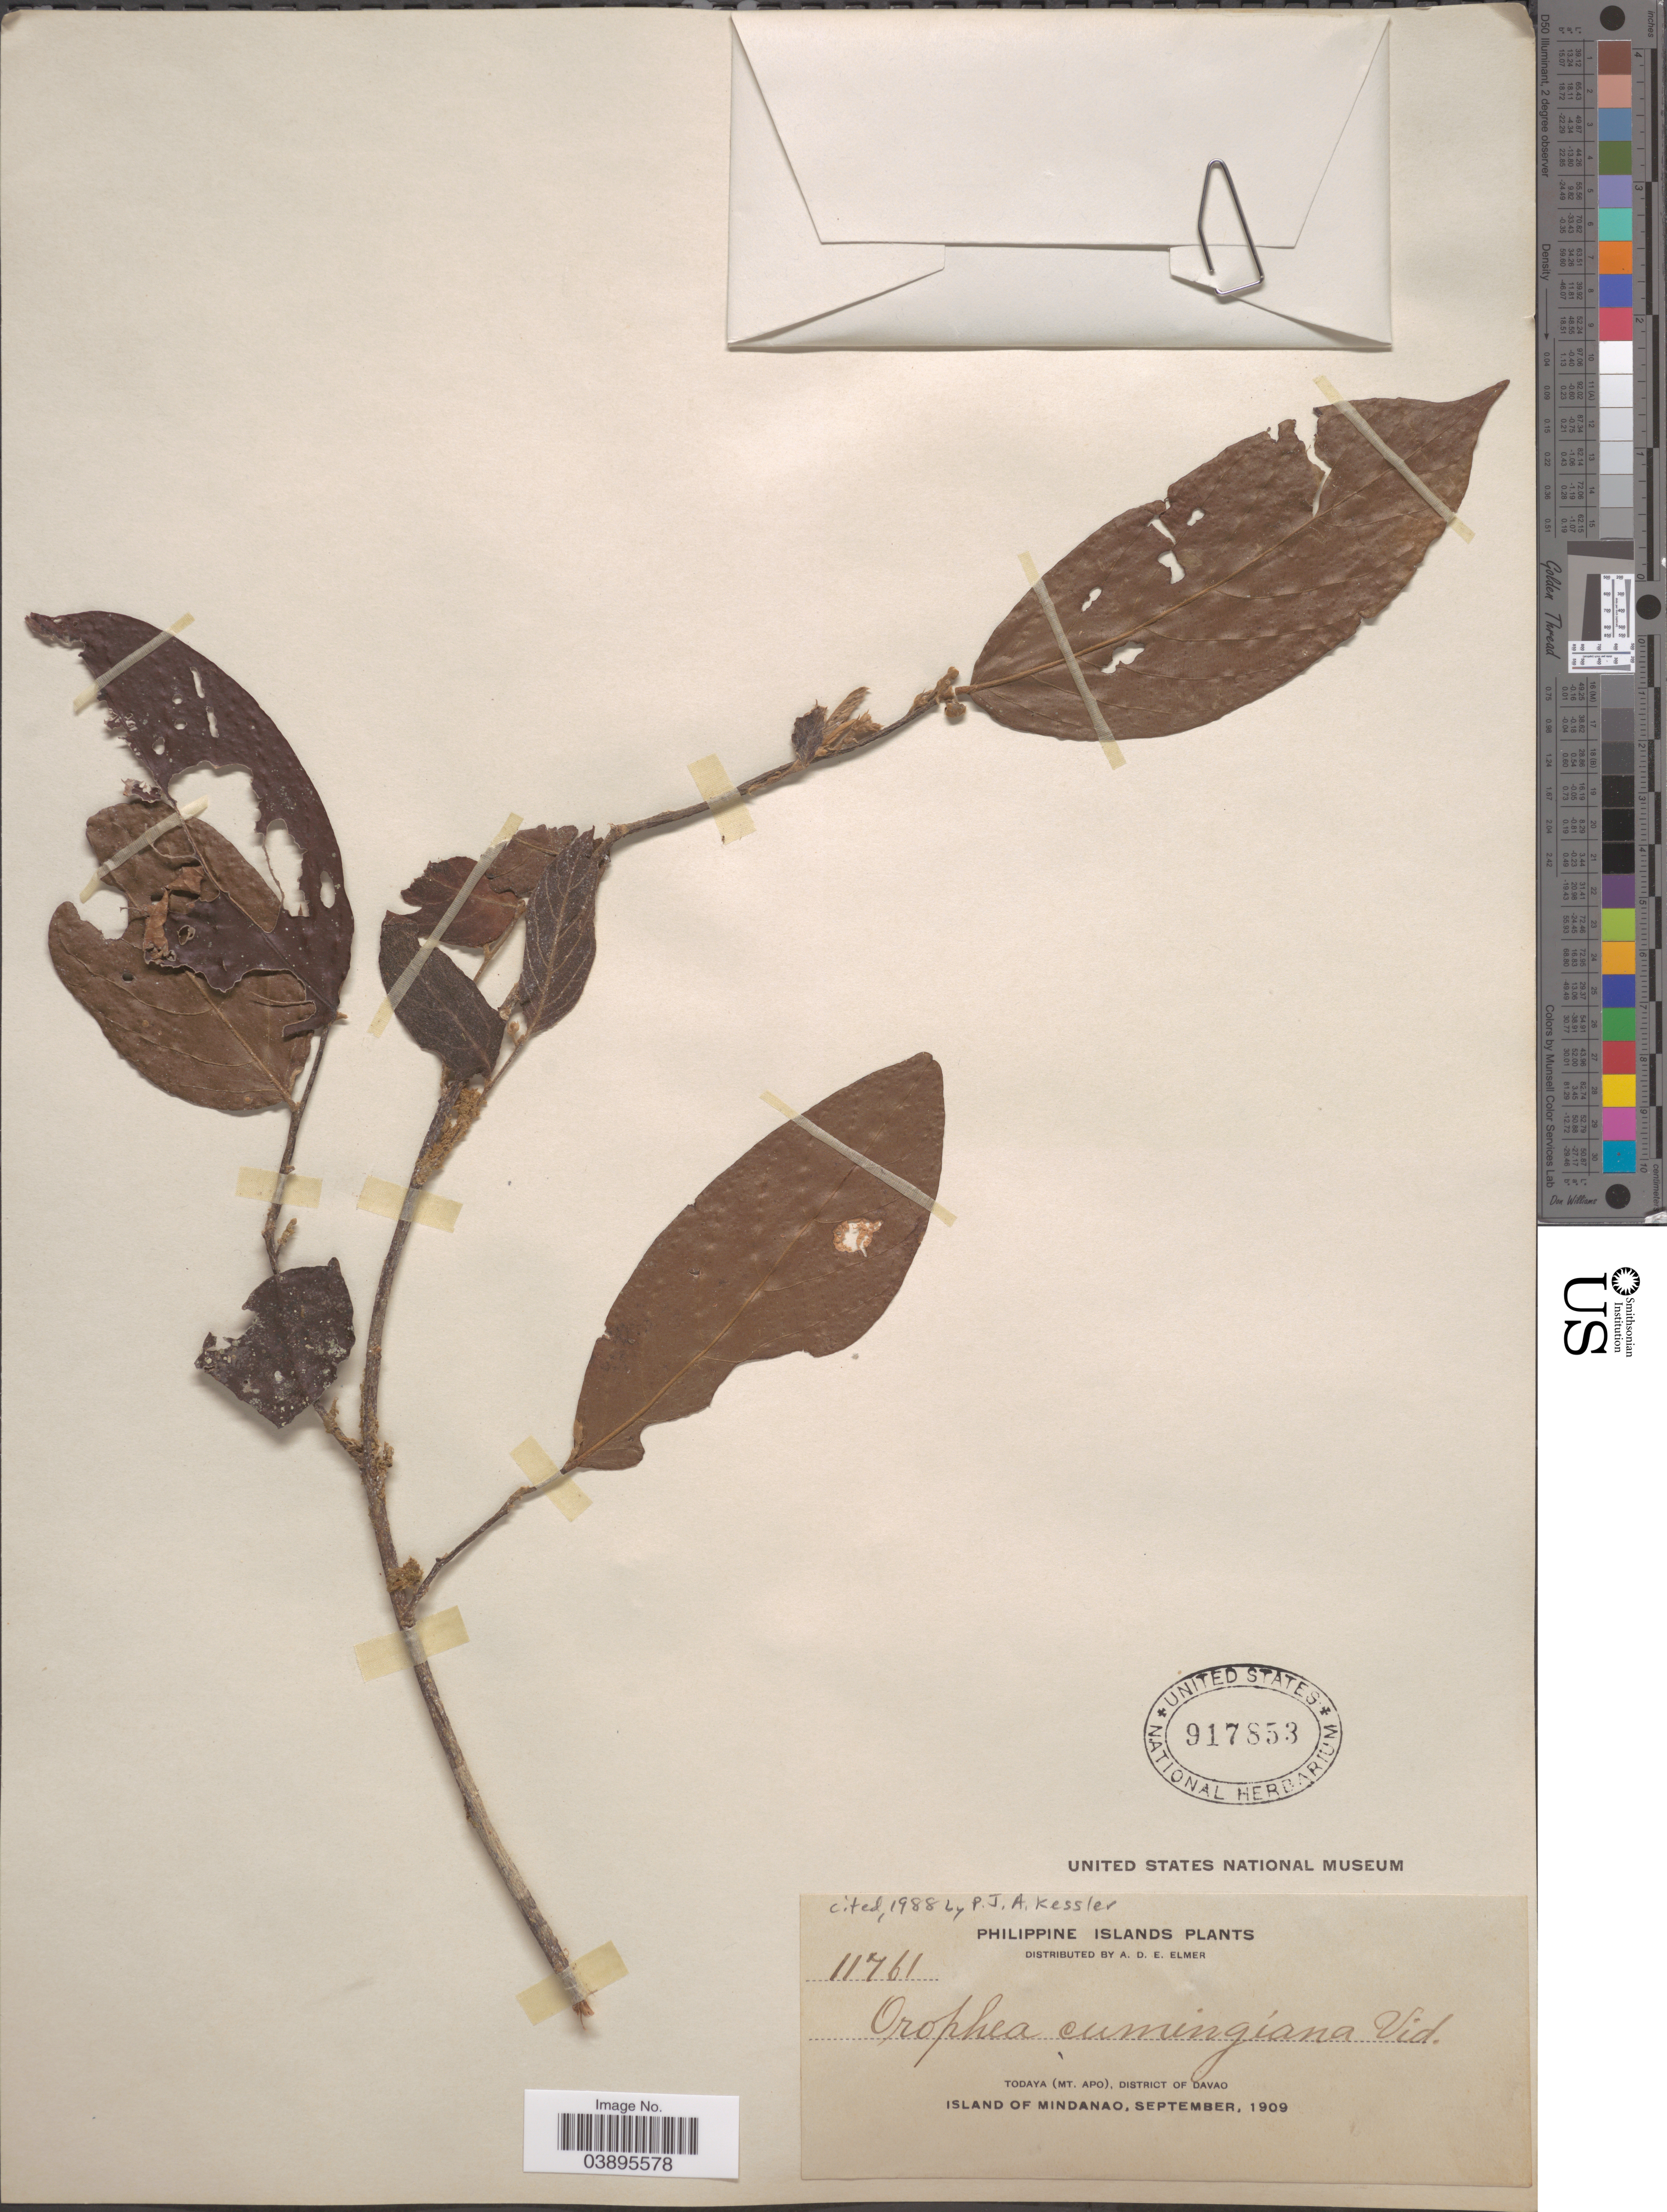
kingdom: Plantae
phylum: Tracheophyta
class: Magnoliopsida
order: Magnoliales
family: Annonaceae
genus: Orophea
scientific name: Orophea cumingiana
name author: S. Vidal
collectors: A. D. E. Elmer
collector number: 11761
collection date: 1909-09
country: Philippines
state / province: Davao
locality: Todaya (Mt. Apo), District of Davao. Island of Mindanao.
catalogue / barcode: US 917853